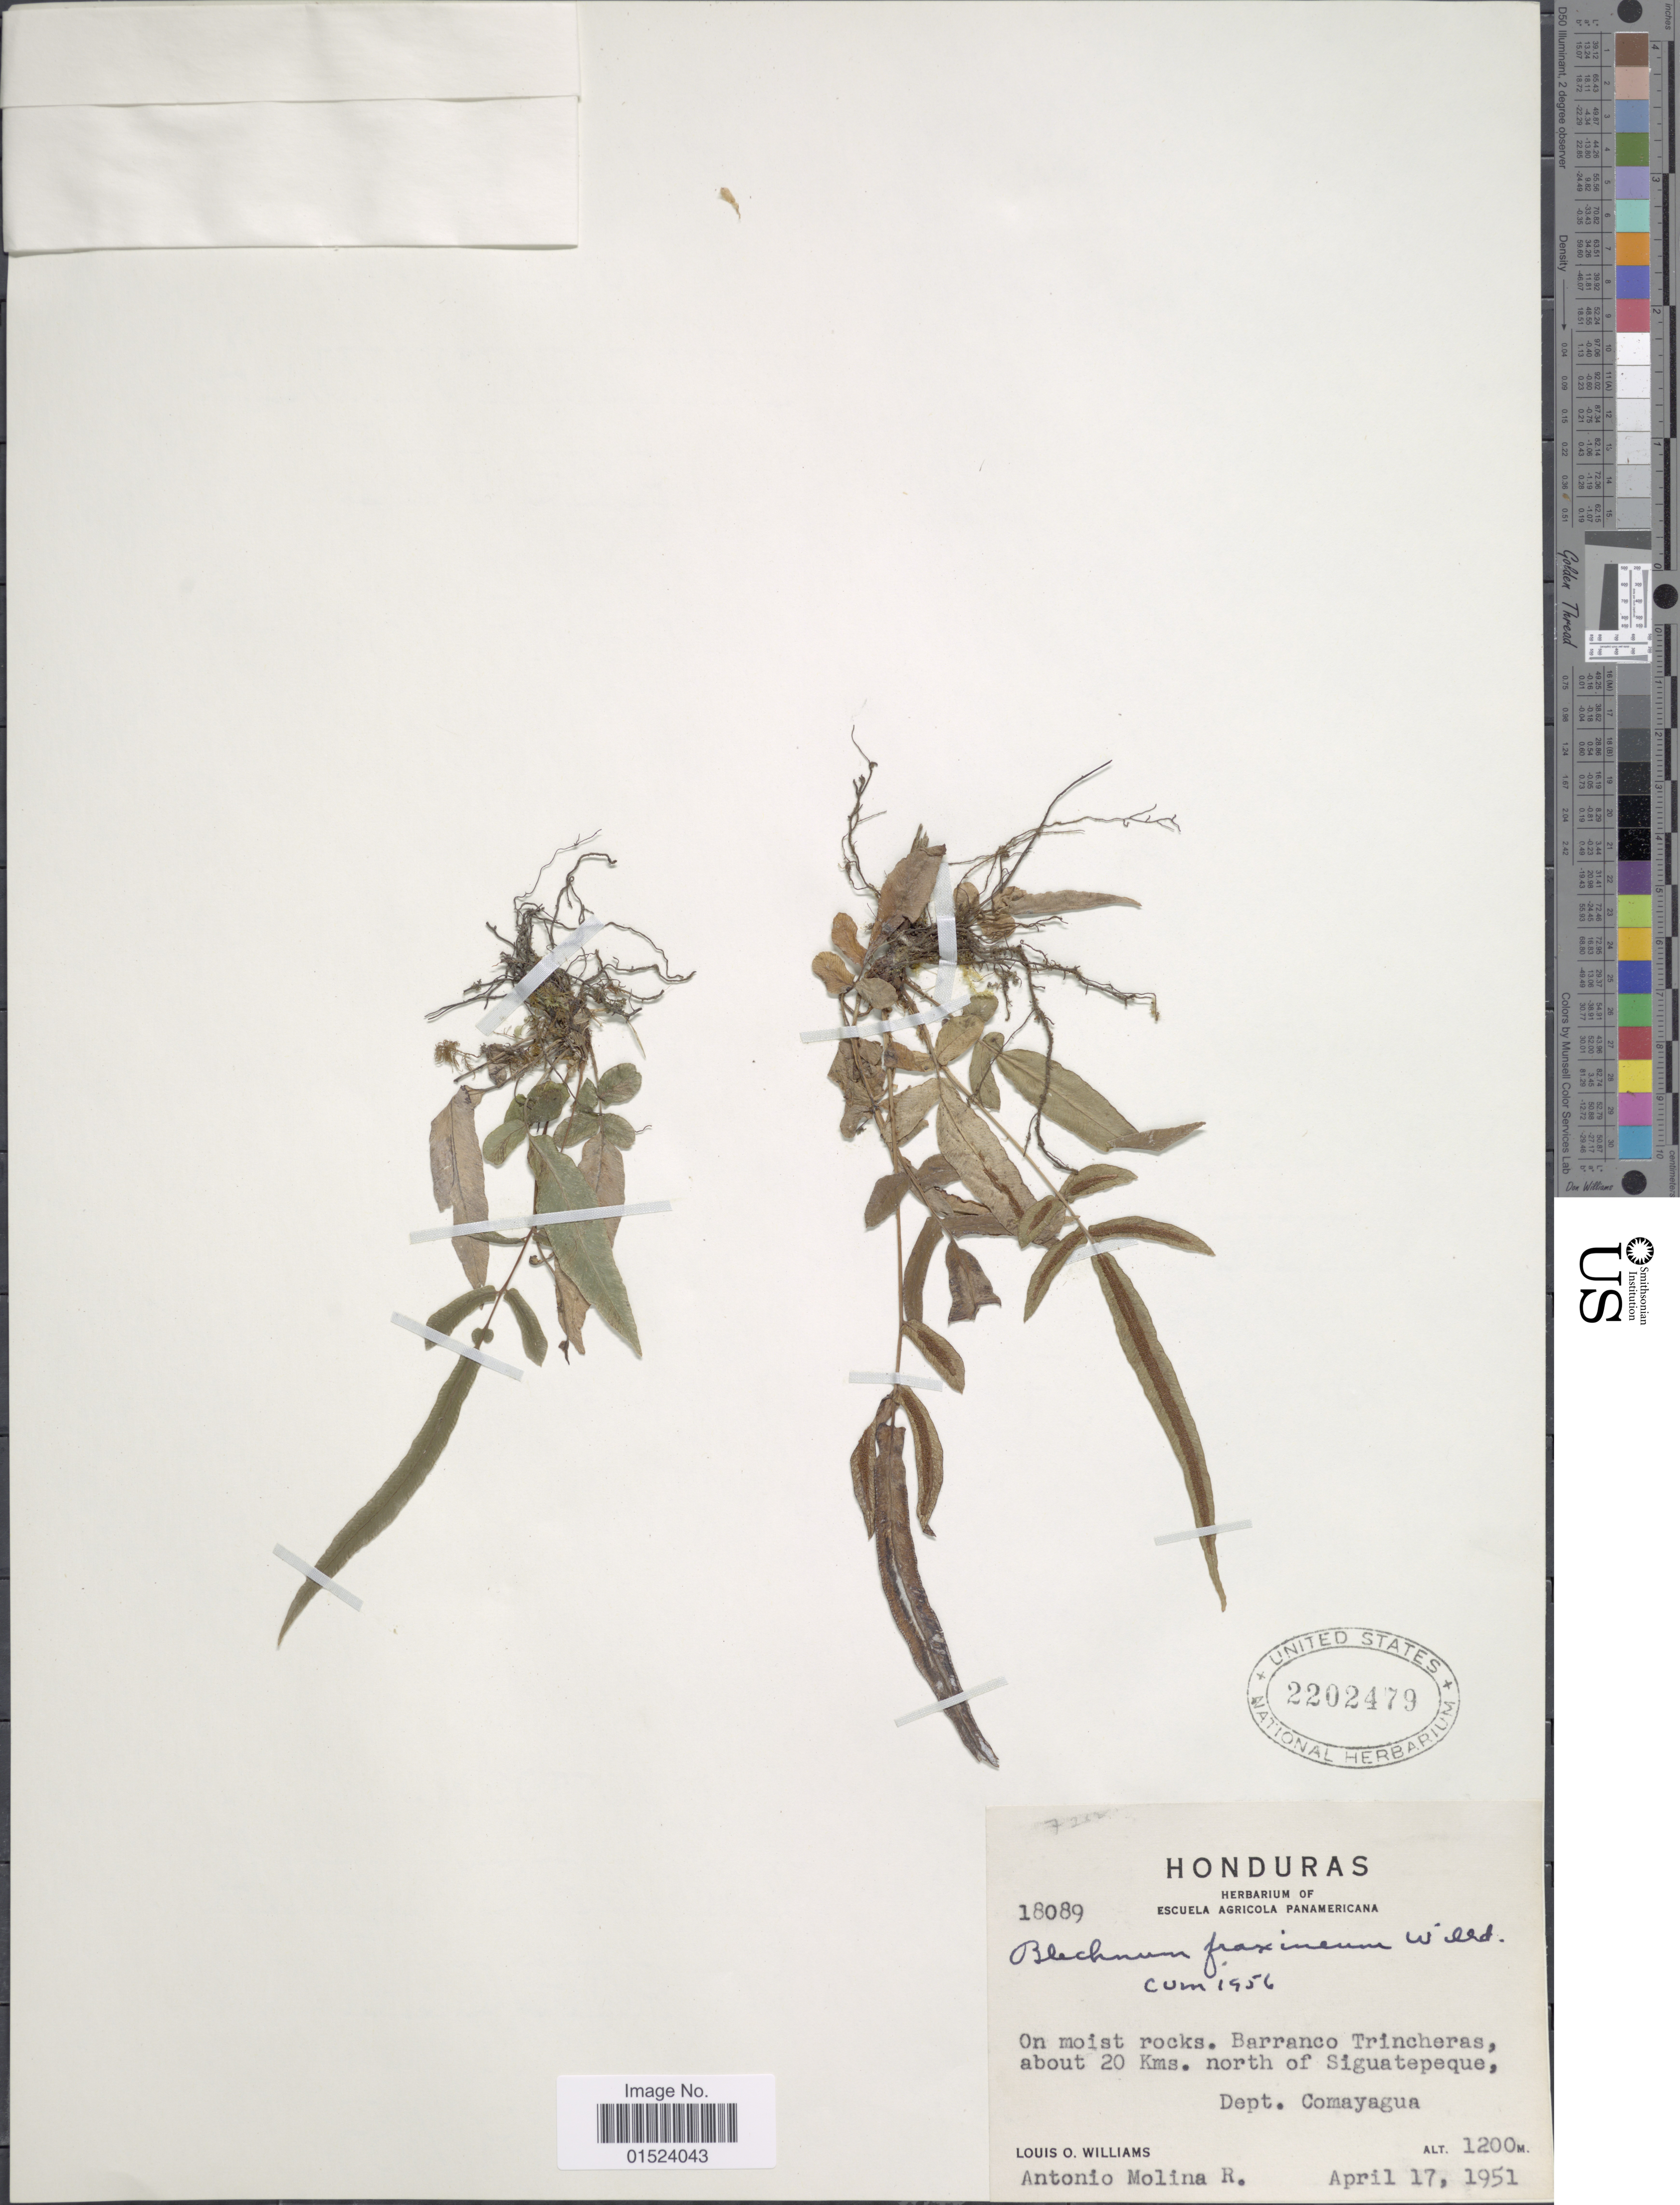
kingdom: Plantae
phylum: Tracheophyta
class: Polypodiopsida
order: Polypodiales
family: Blechnaceae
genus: Blechnum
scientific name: Blechnum gracile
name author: Kaulf.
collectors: L. O. Williams & A. Molina R.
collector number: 18089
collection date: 1951-04-17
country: Honduras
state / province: Comayagua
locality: Barranco Trincheras, about 20 Kms. north of Siguatepeque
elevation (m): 1200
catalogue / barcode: US 2202479